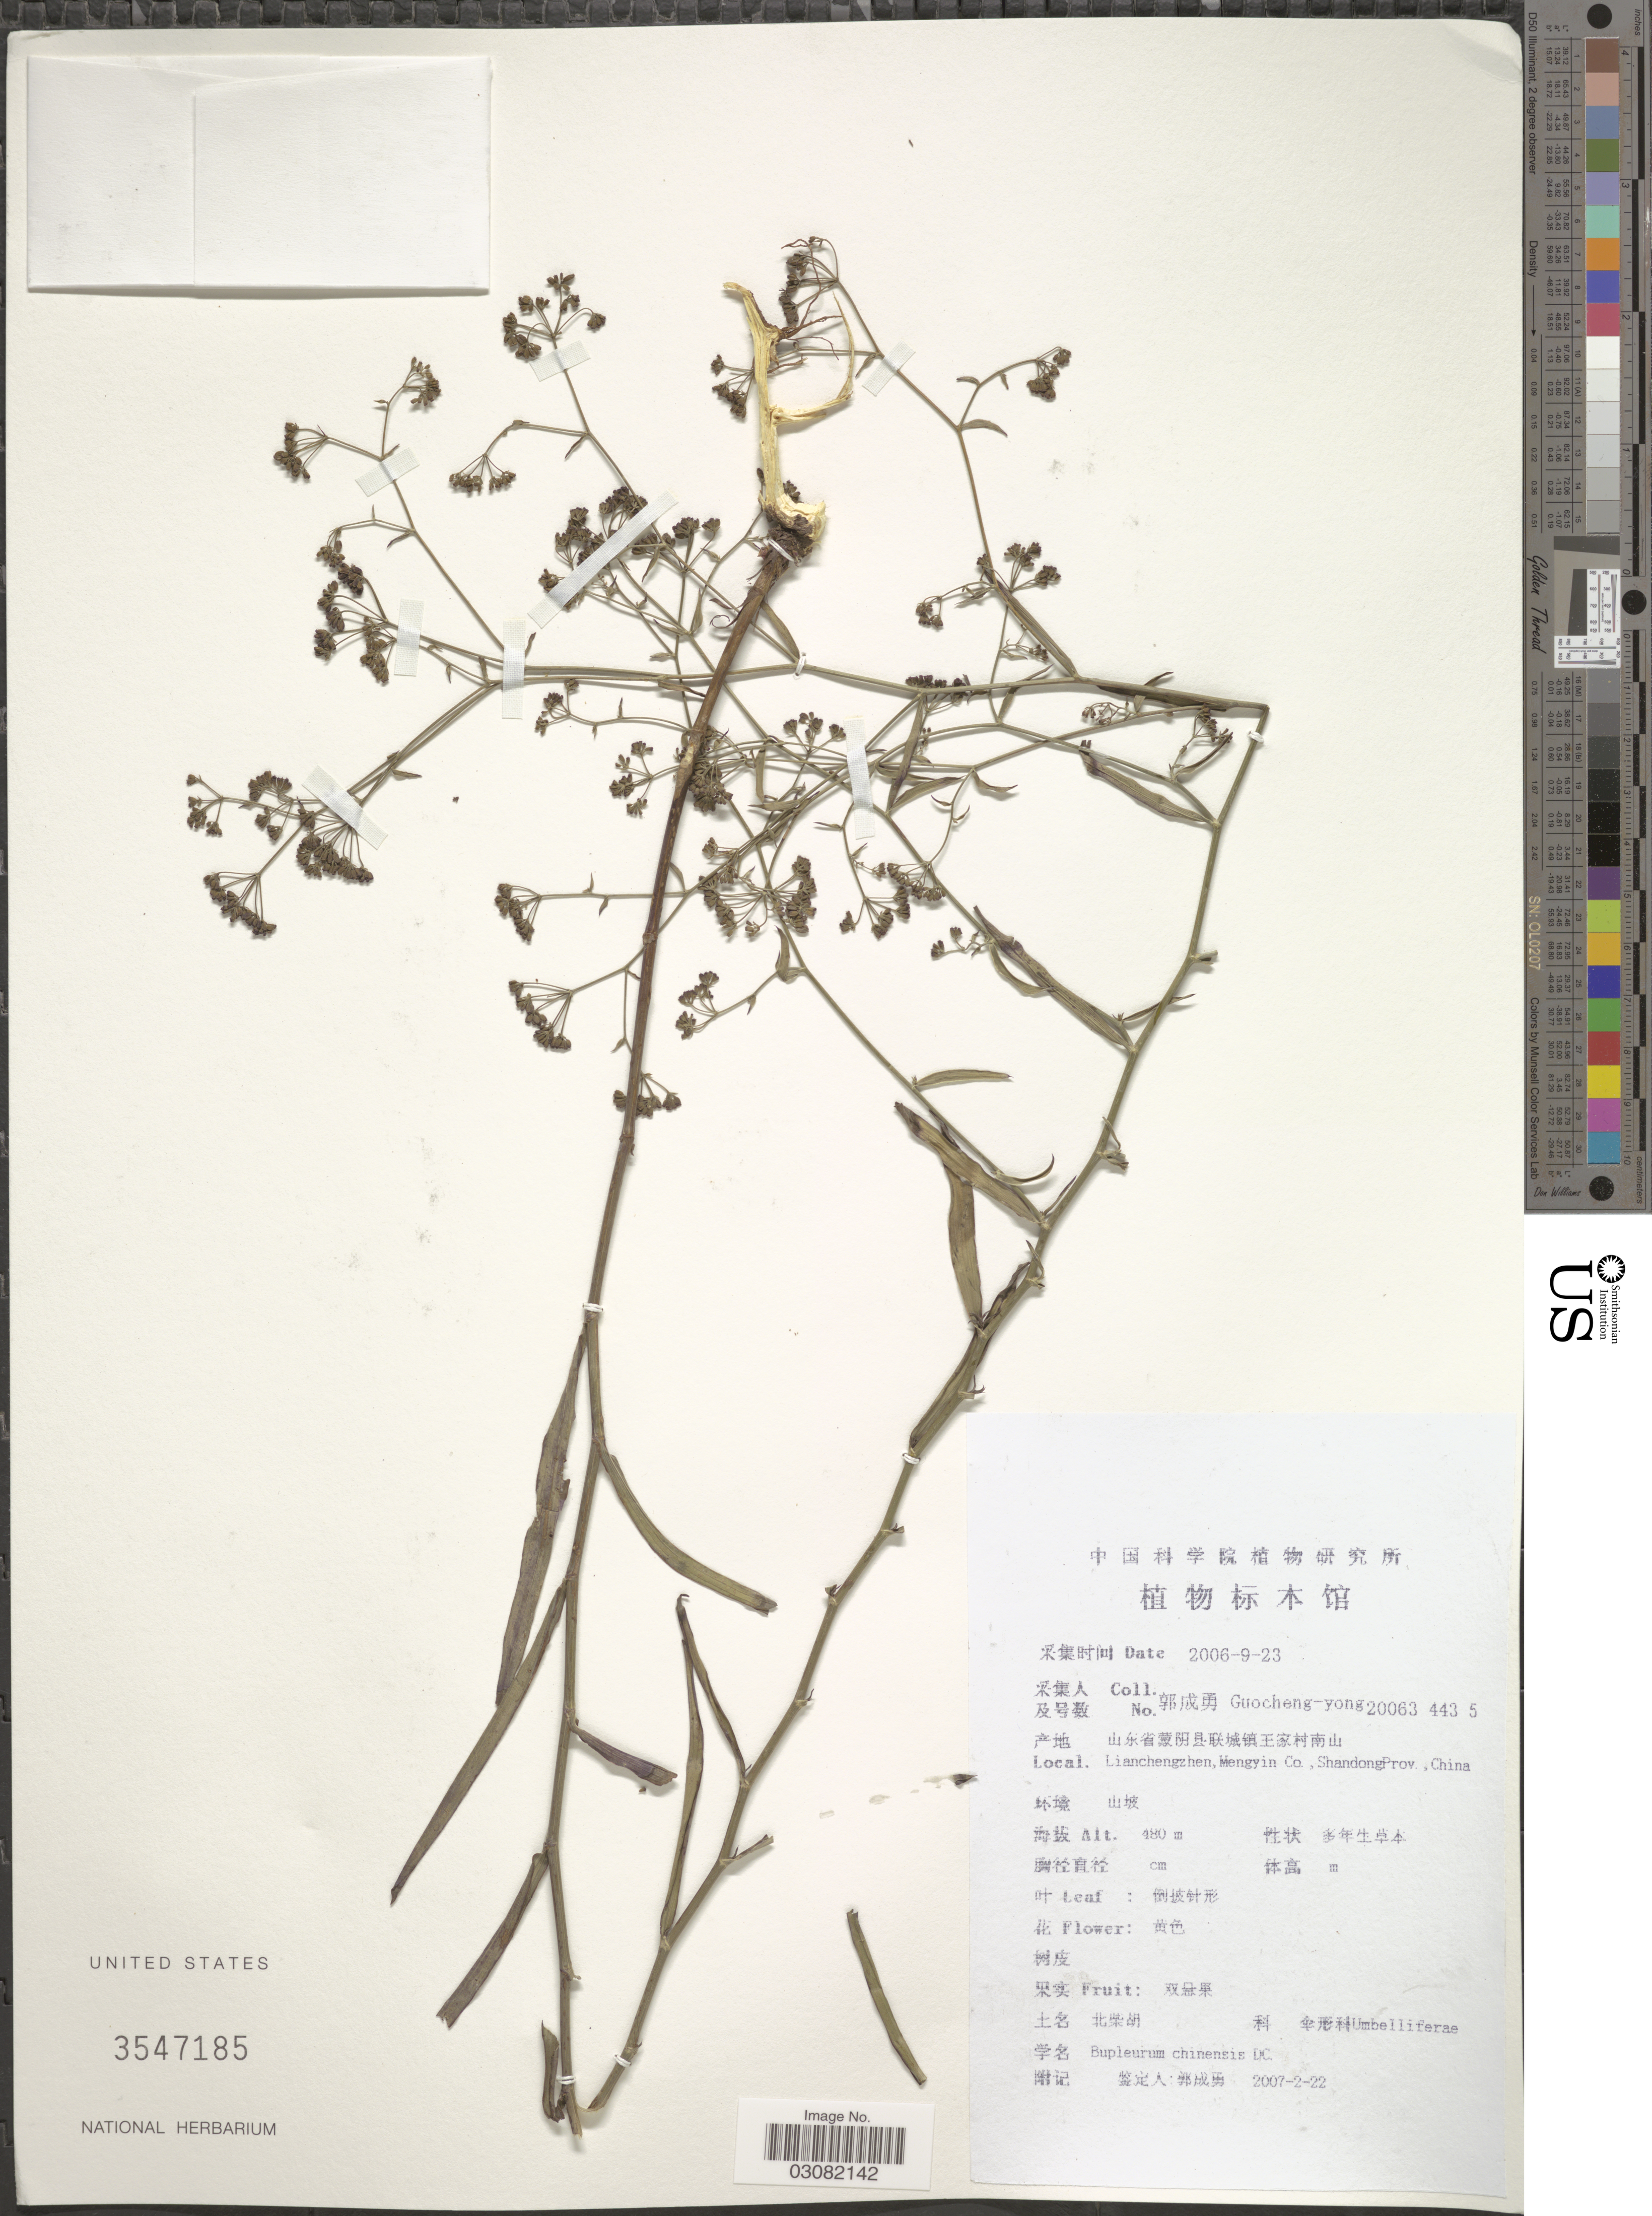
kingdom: Plantae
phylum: Tracheophyta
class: Magnoliopsida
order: Apiales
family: Apiaceae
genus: Bupleurum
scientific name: Bupleurum chinense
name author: DC.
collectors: Guo cheng-yong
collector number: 20063 443 5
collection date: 2006-09-23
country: China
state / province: Shandong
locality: Lianchengzhen, Mengyin Co.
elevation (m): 480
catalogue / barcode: US 3547185